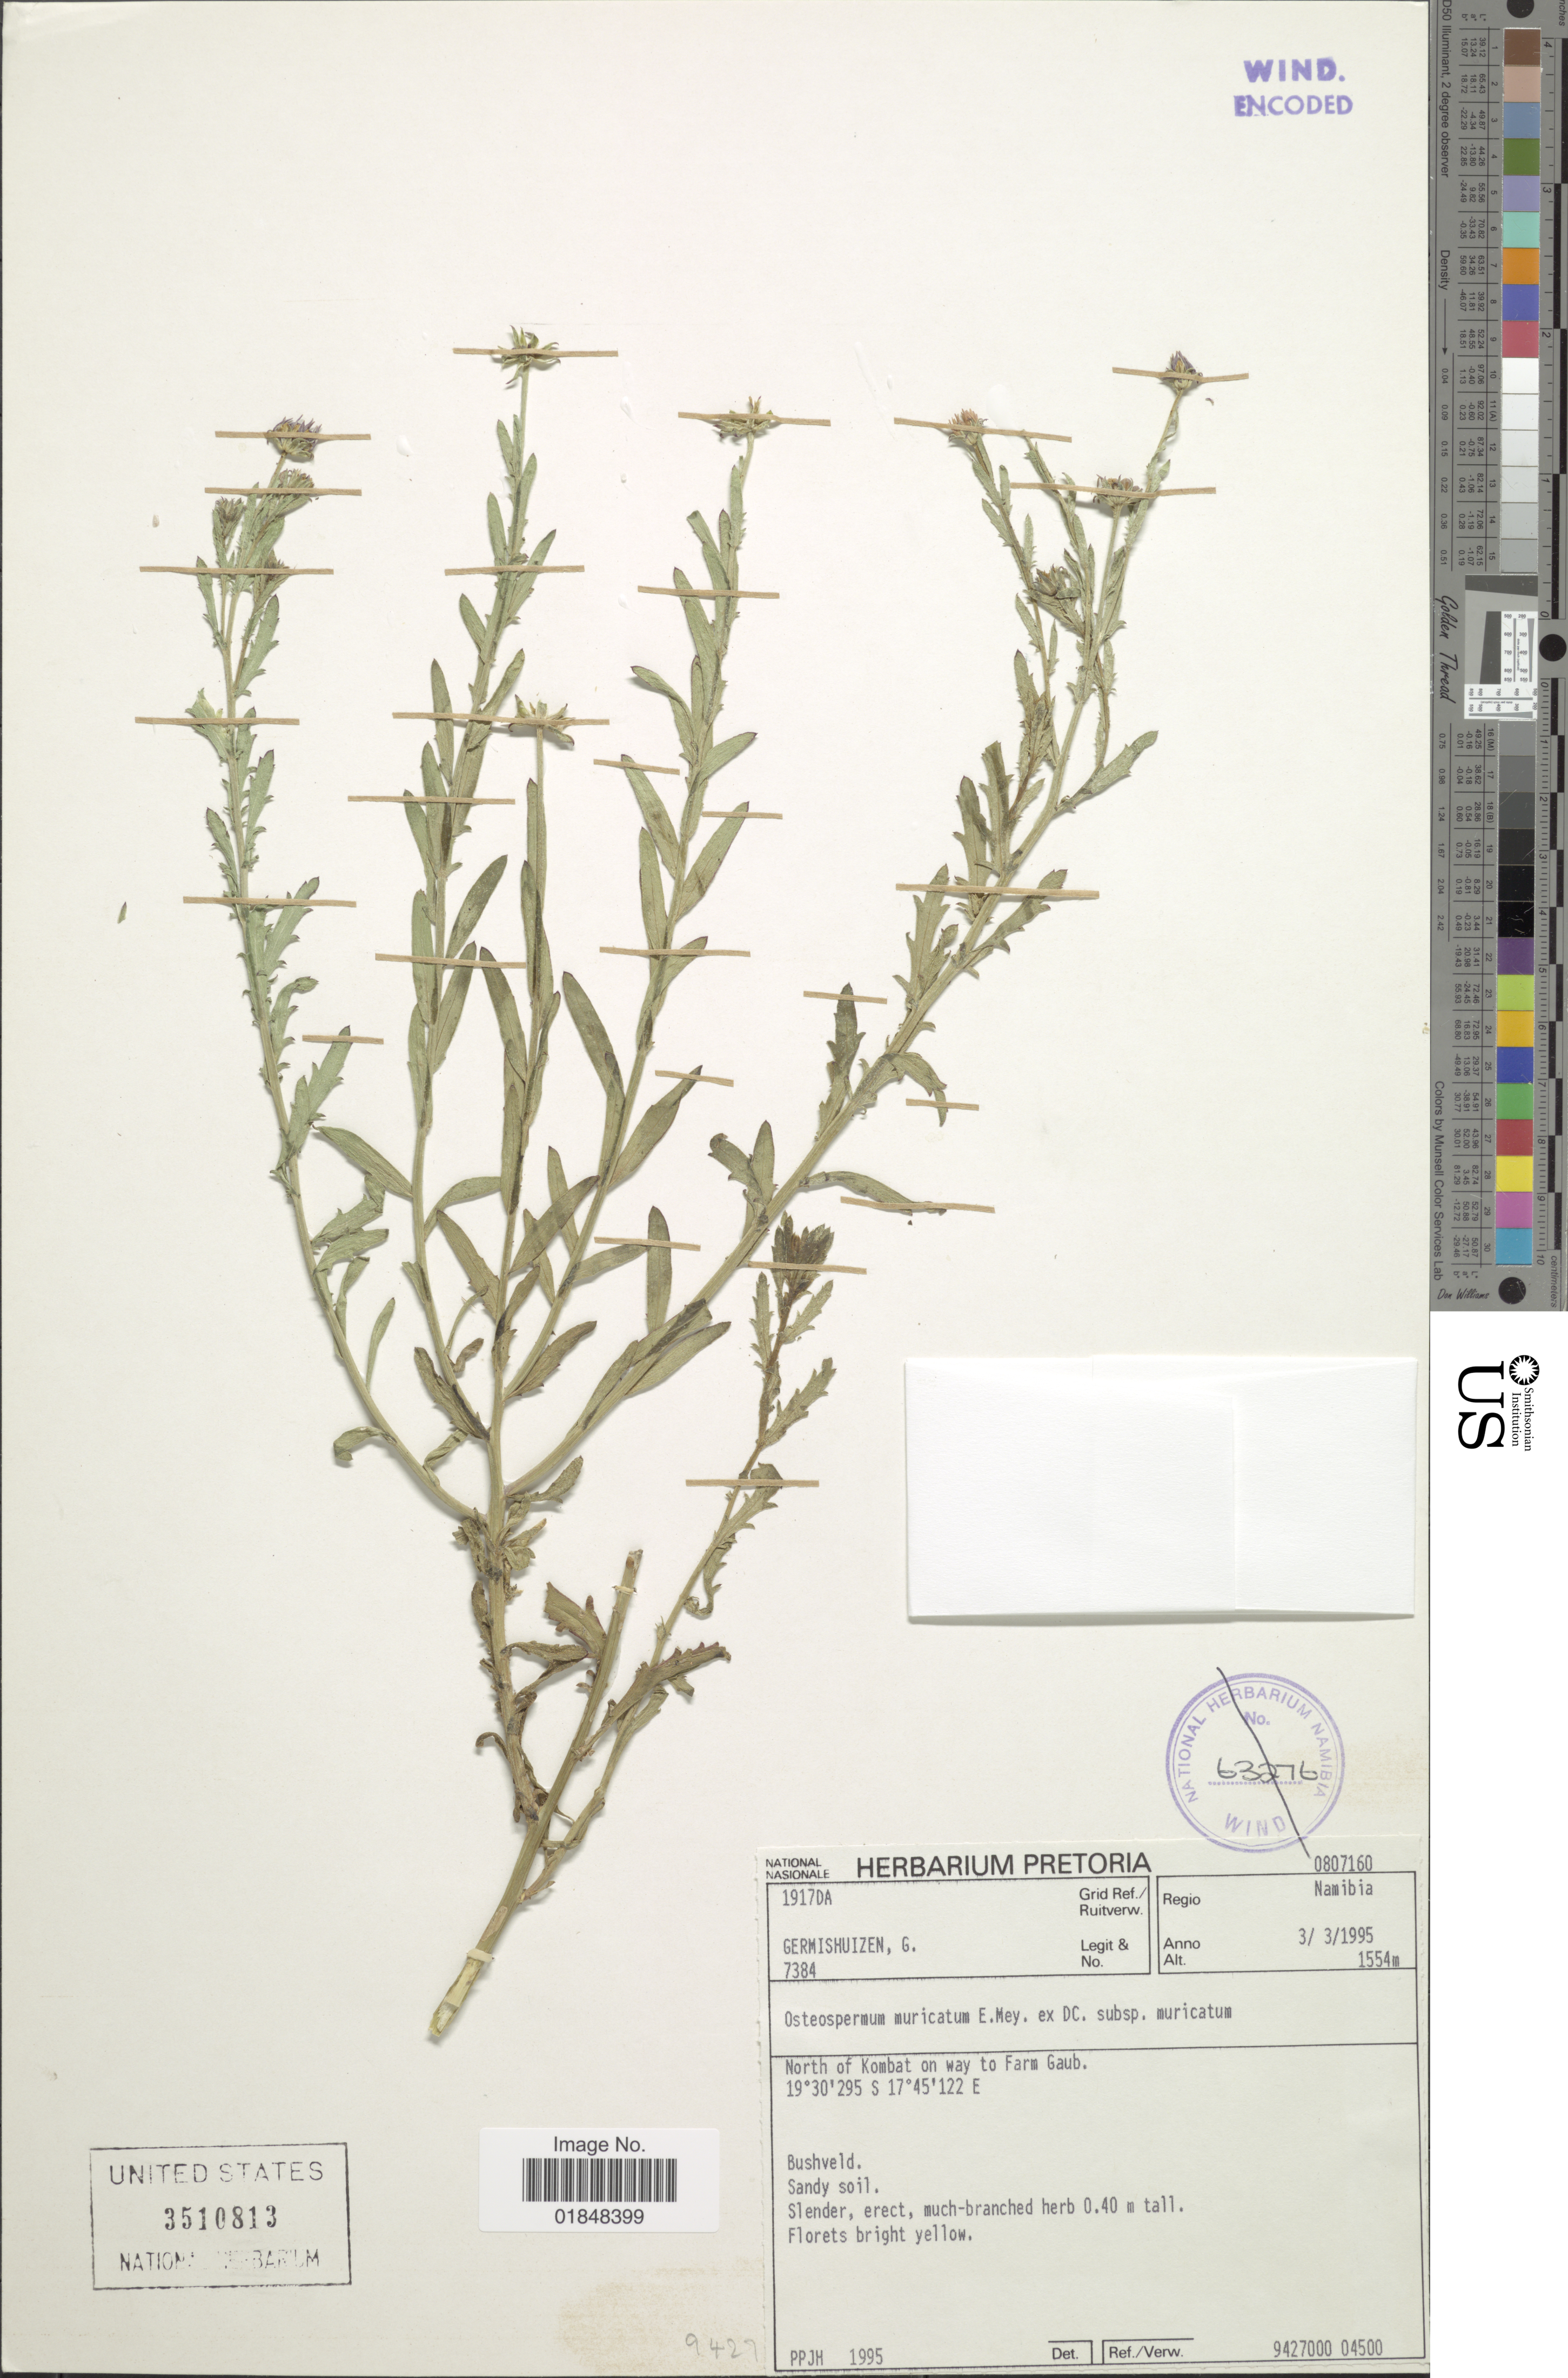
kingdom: Plantae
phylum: Tracheophyta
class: Magnoliopsida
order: Asterales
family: Asteraceae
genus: Osteospermum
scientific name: Osteospermum muricatum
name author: E. Mey.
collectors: G. Germishuizen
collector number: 7384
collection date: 1995-03-03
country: Namibia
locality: North of Kombat on way to farm Gaub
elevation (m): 1554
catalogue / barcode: US 3510813